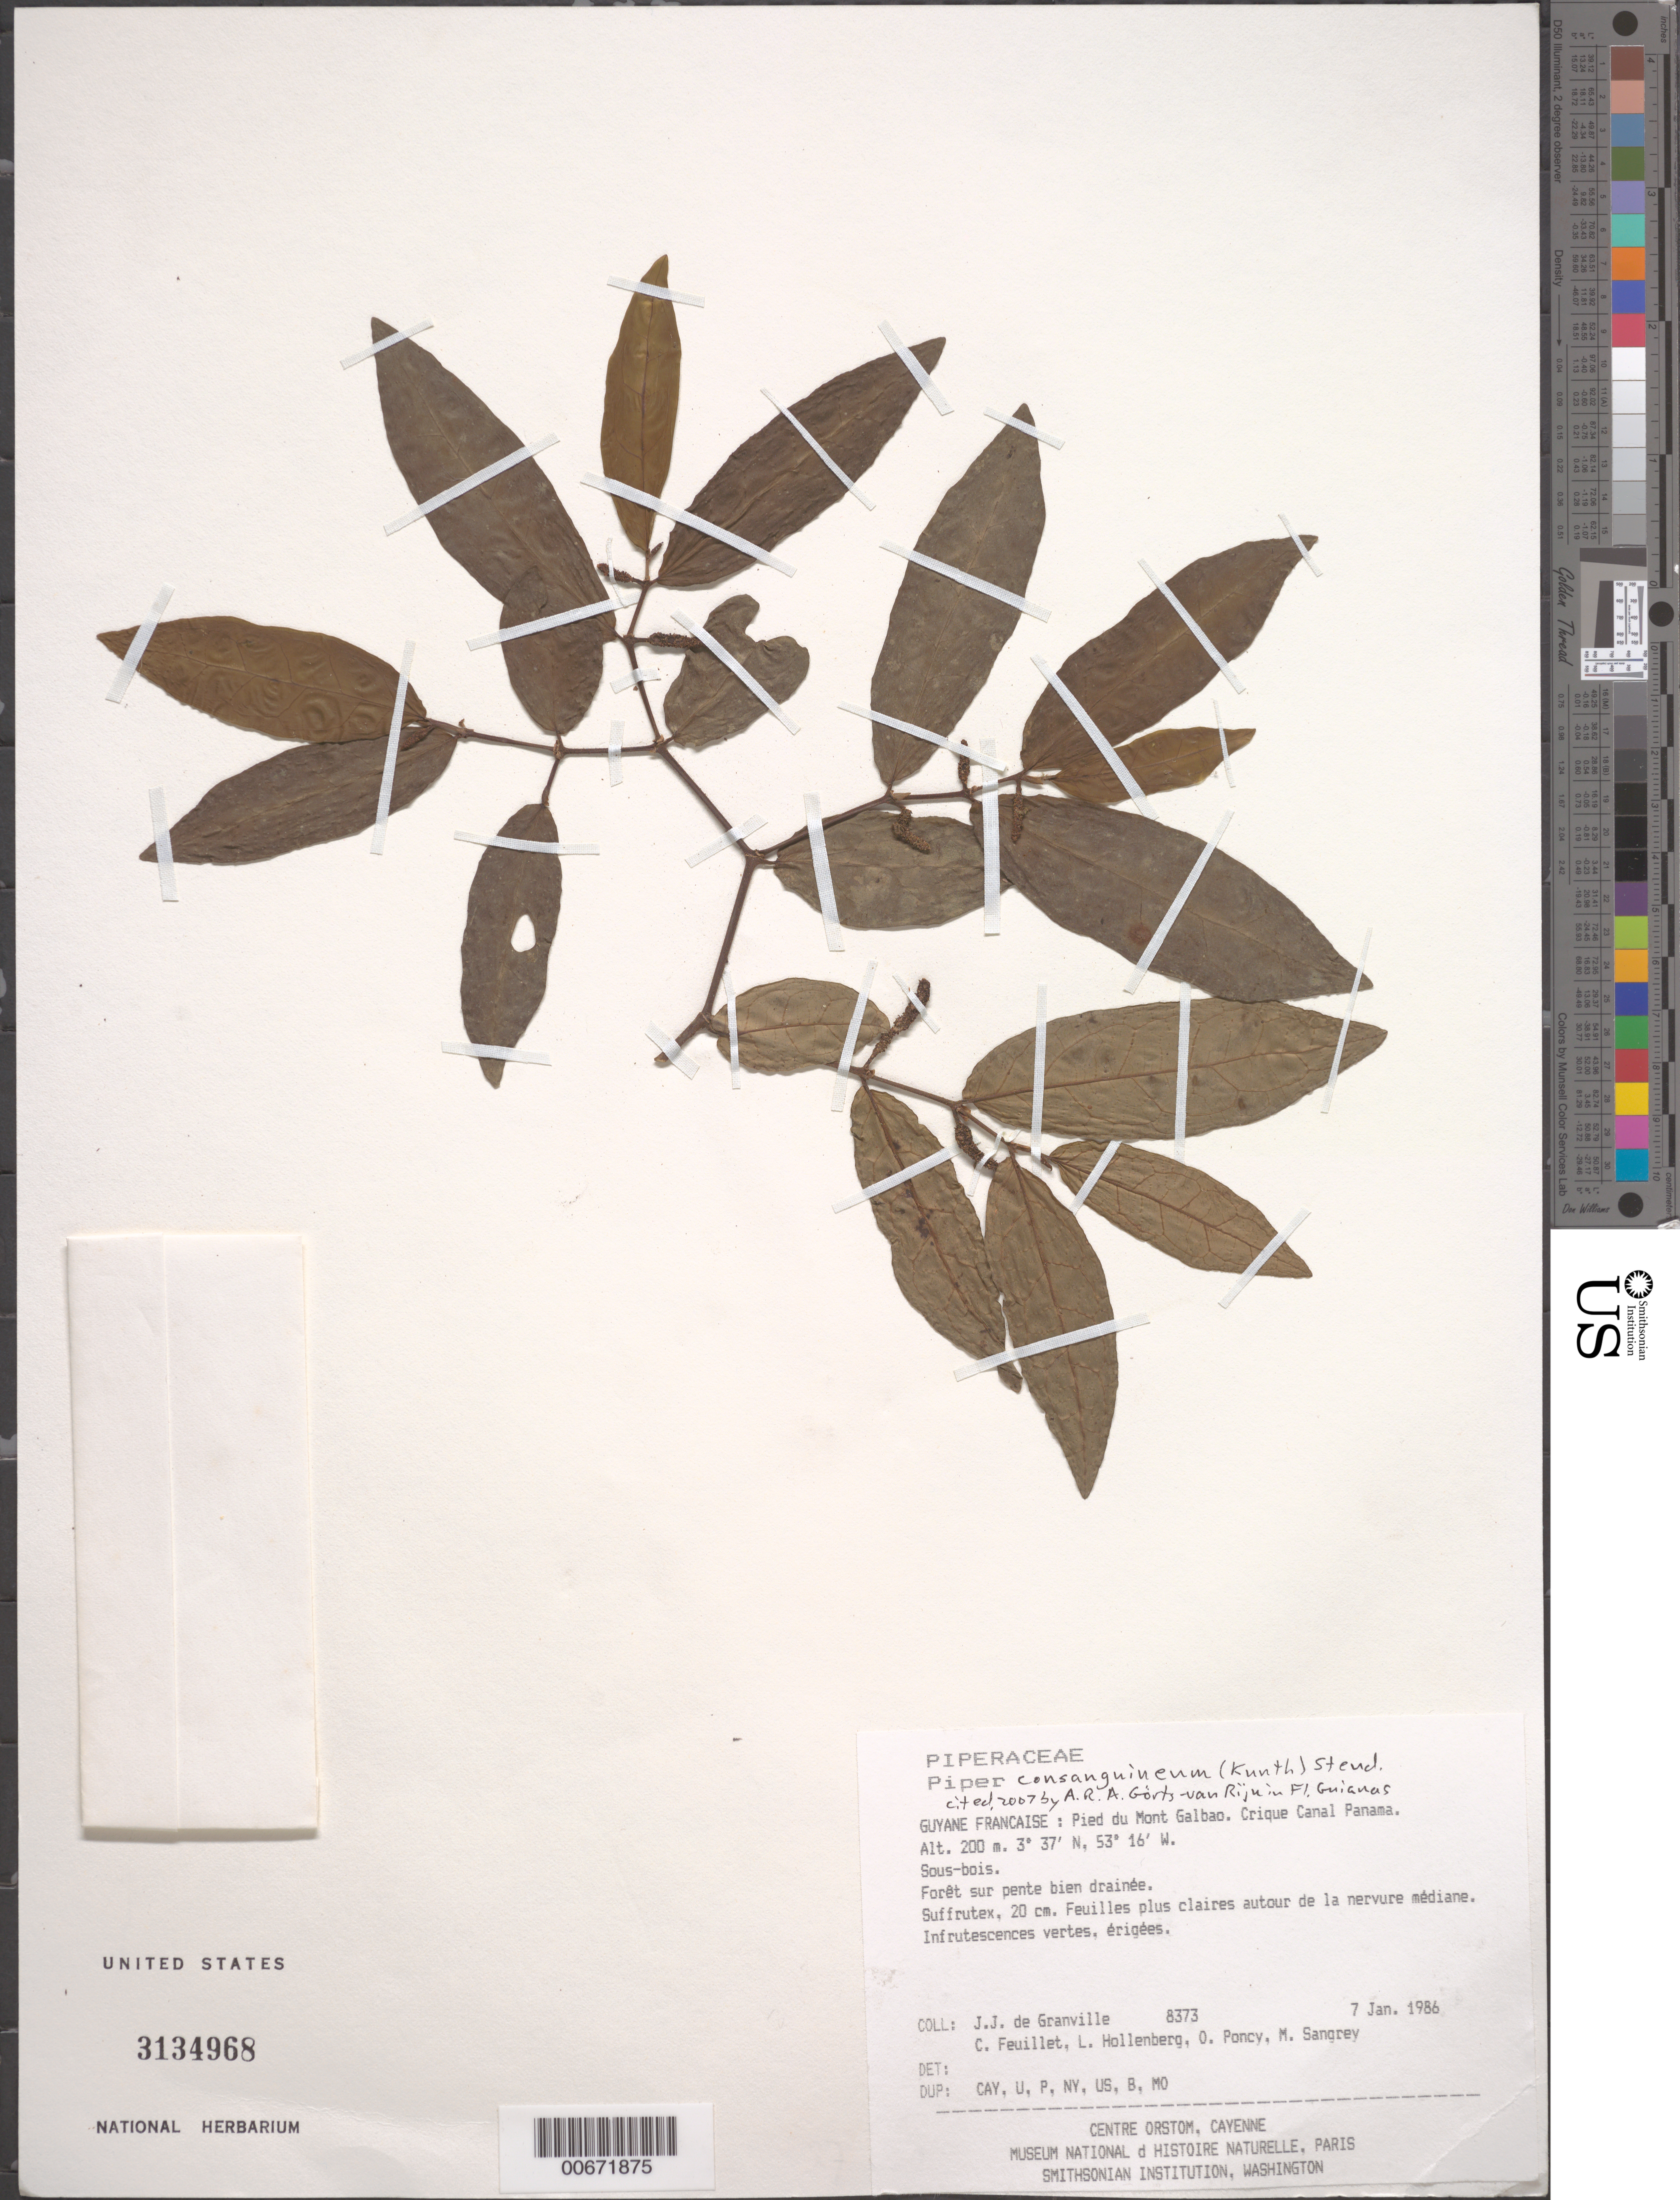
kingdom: Plantae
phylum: Tracheophyta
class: Magnoliopsida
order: Piperales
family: Piperaceae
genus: Piper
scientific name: Piper sp.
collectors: J.-J. de Granville, C. Feuillet, L. Hollenberg, O. Poncy & M. S. Sangrey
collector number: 8373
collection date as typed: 7-Jan-86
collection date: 1986-01-07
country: French Guiana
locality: Pied du Mont Galbao. Crique Canal Panama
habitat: Sous-bois; forêt sur pent bien drainée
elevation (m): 200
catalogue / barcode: US 3134968